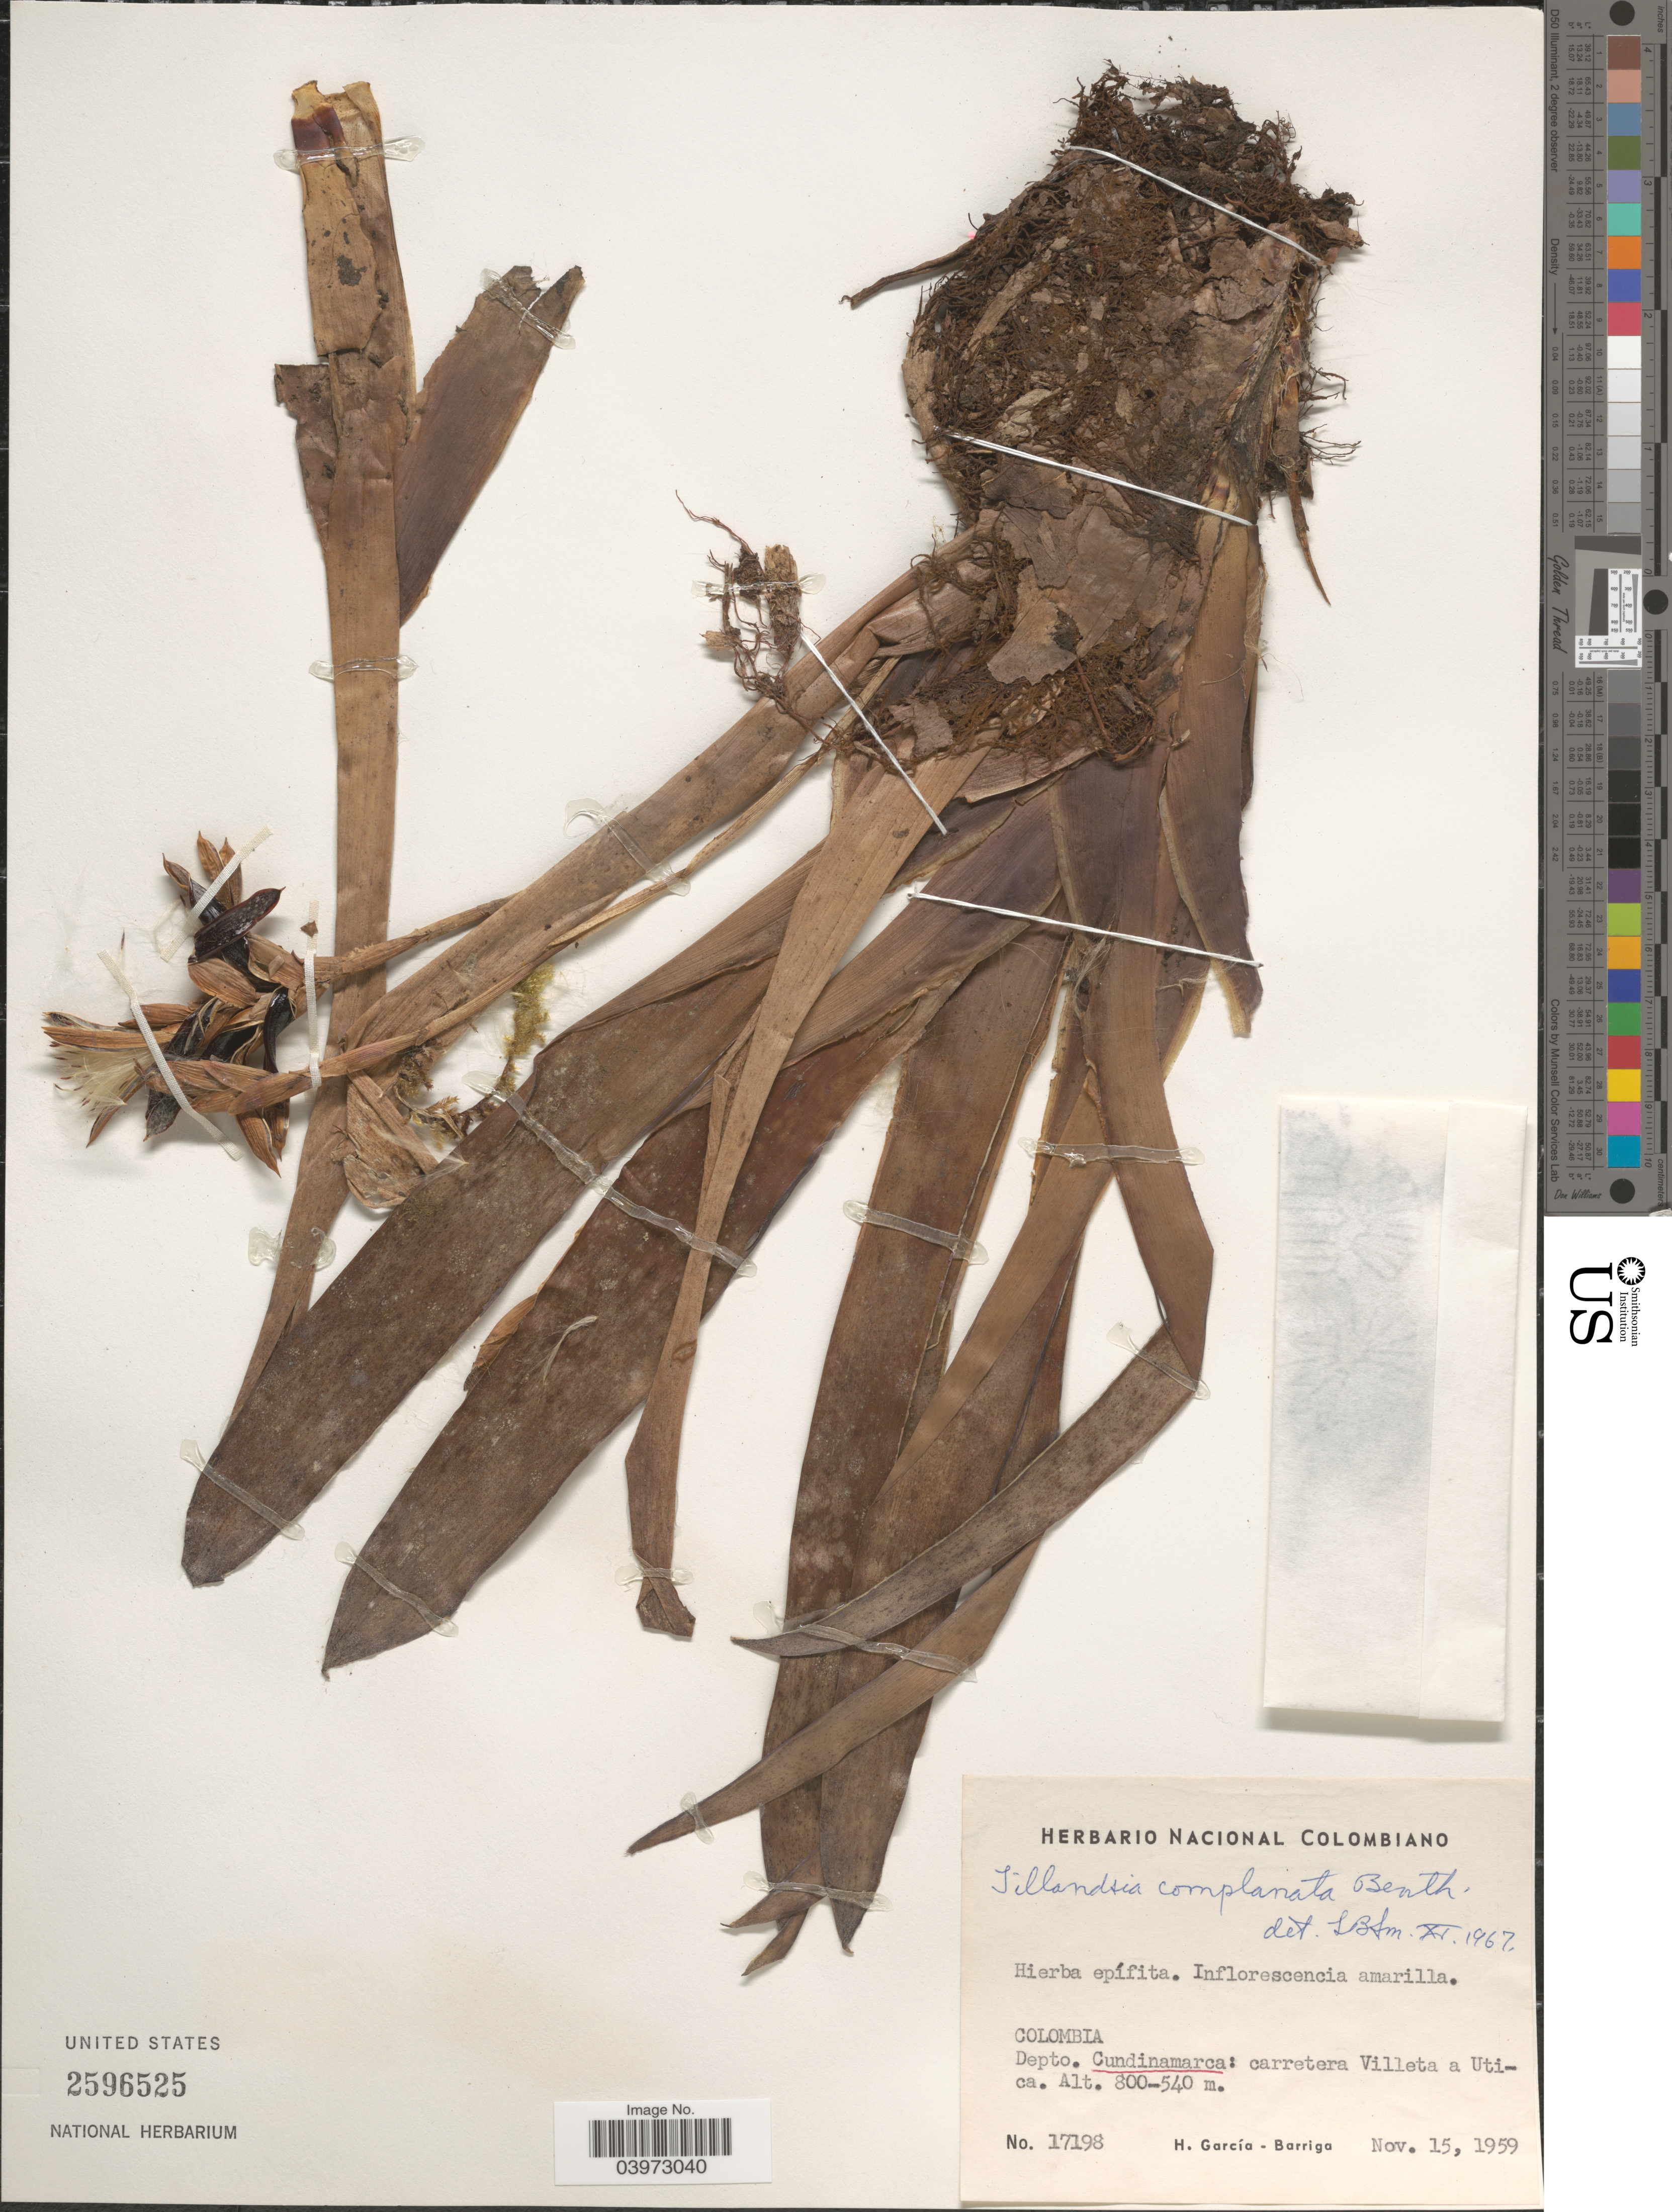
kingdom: Plantae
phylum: Tracheophyta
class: Liliopsida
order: Poales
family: Bromeliaceae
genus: Tillandsia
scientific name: Tillandsia complanata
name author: Benth.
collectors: H. García Barriga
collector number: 17198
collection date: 1959-11-15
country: Colombia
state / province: Cundinamarca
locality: Depto. Cundinamarca: carretera Villeta a Utica.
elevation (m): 540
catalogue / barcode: US 2596525